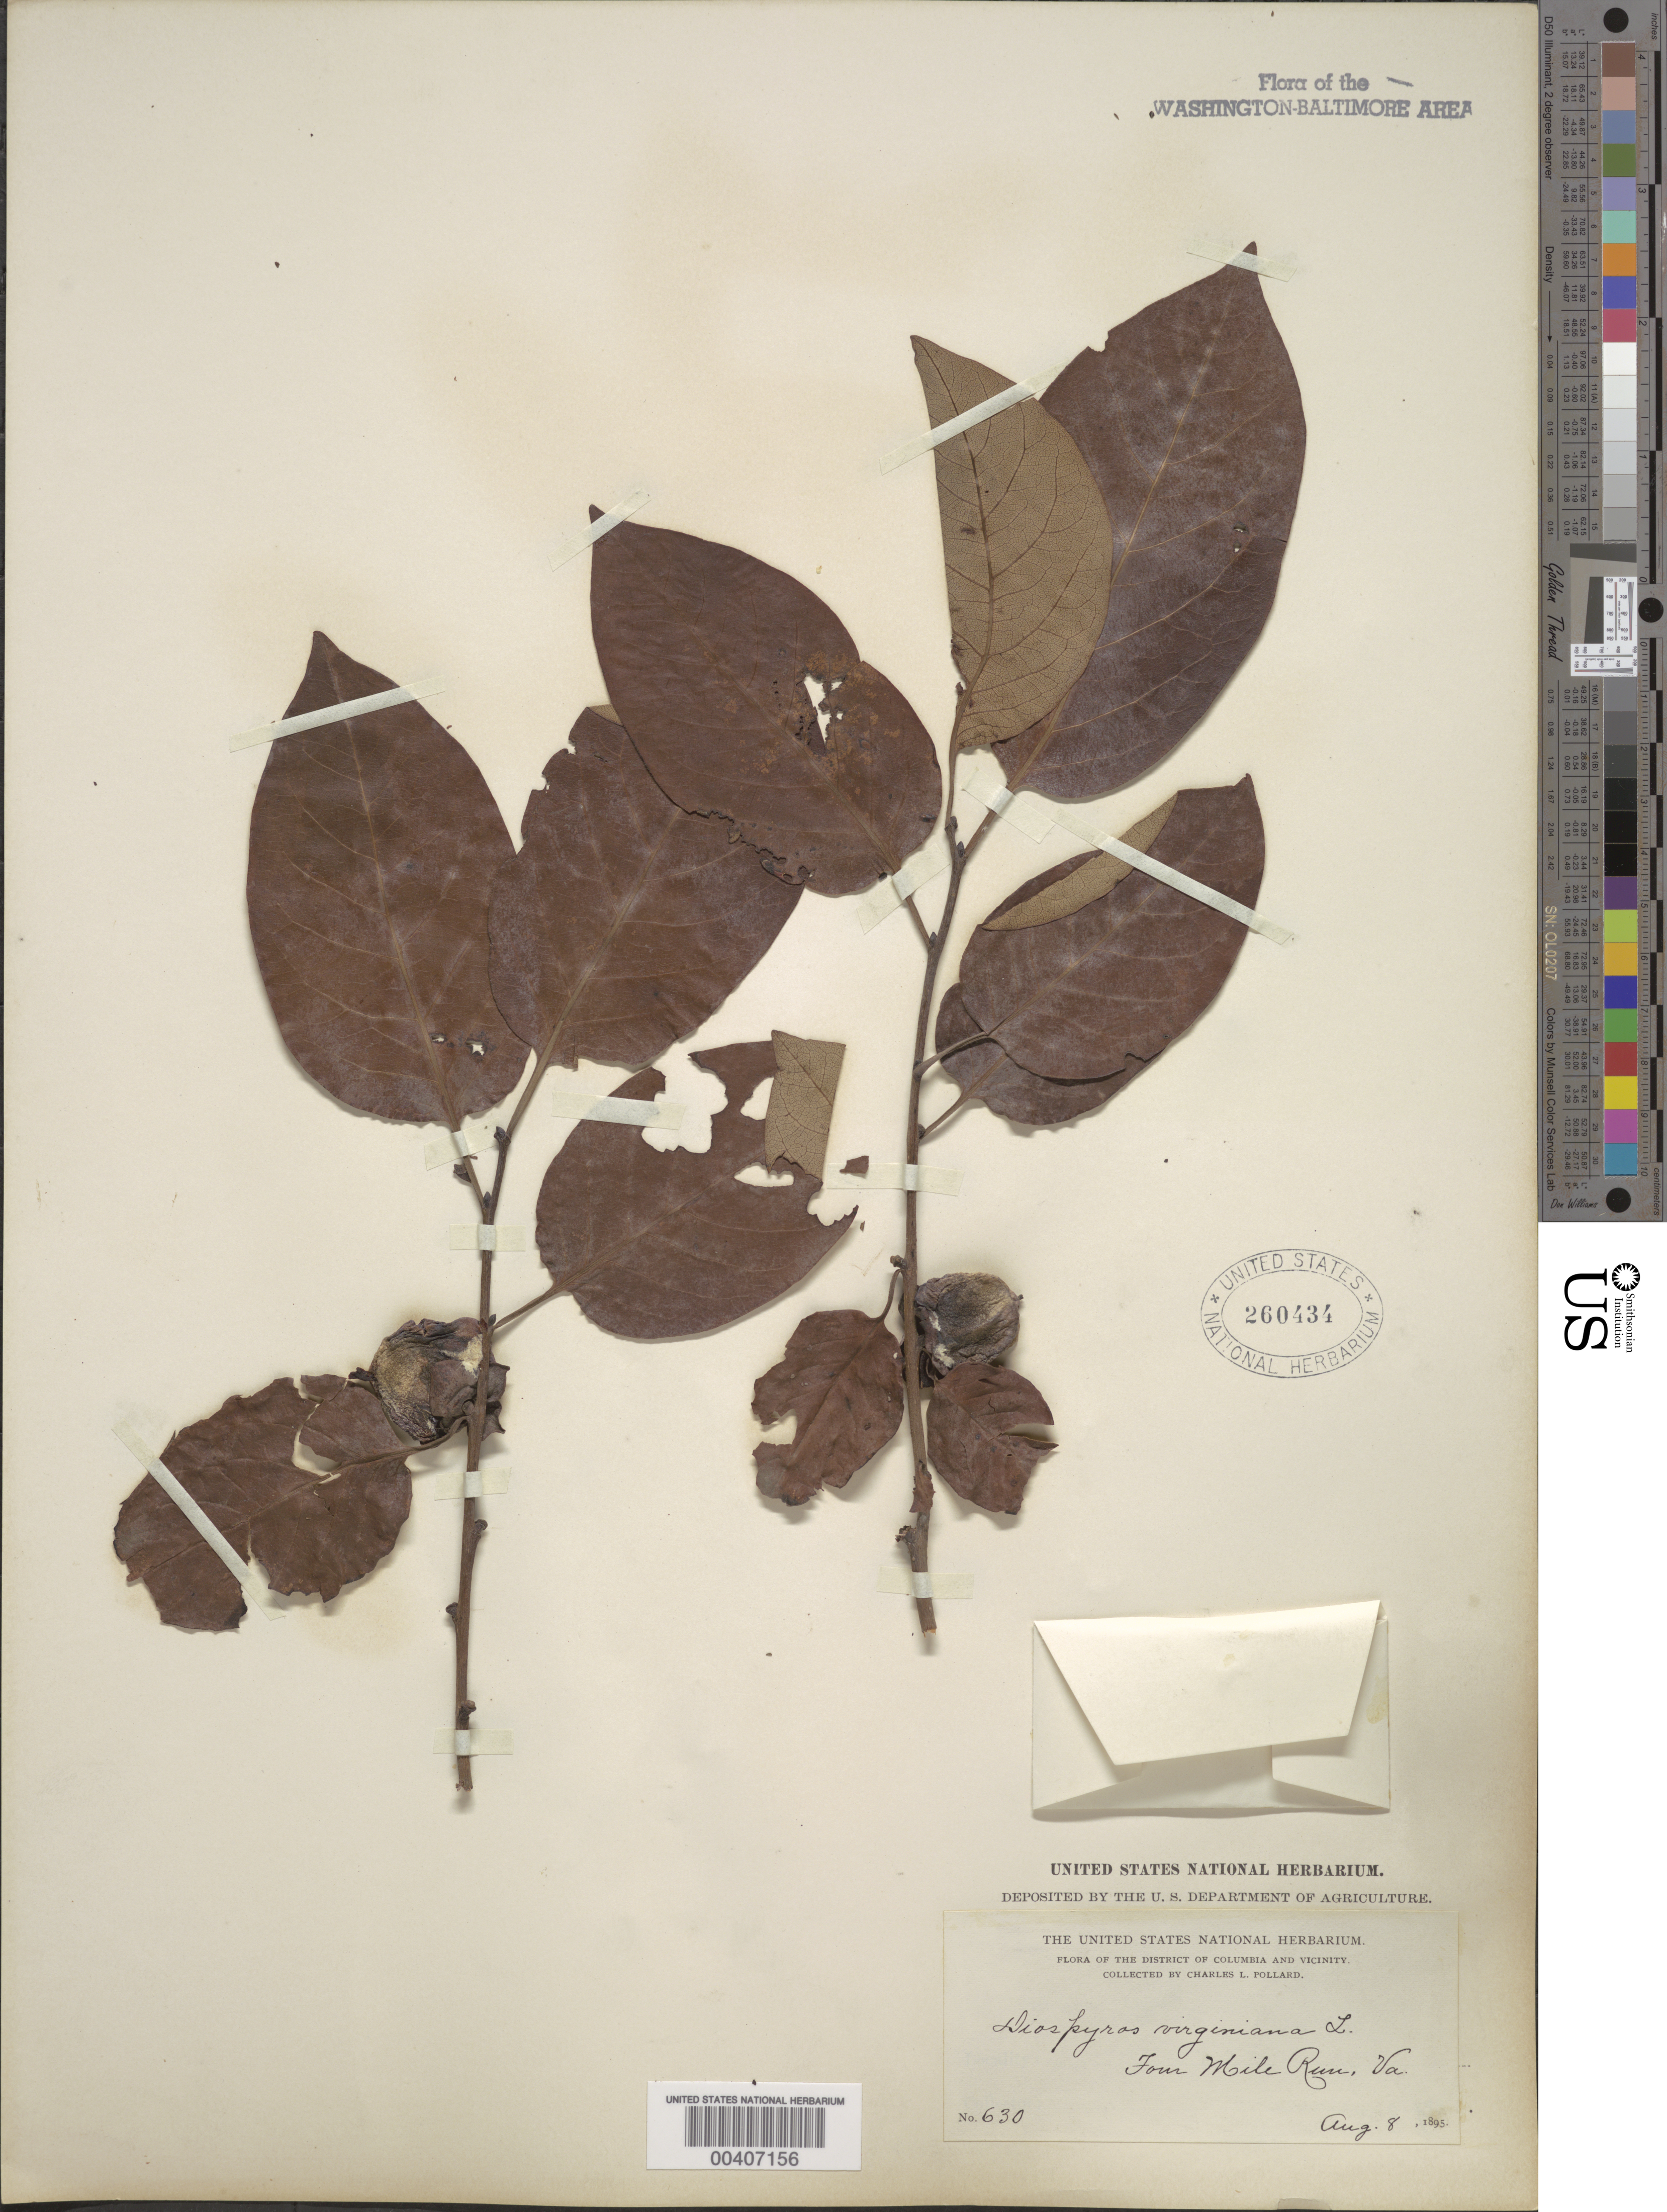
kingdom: Plantae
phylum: Tracheophyta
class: Magnoliopsida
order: Ericales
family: Ebenaceae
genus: Diospyros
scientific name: Diospyros virginiana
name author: L.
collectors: C. L. Pollard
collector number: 630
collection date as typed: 08 Aug 1895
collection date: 1895-08-08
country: United States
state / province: Virginia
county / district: Arlington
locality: Four Mile Run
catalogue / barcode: US 260434